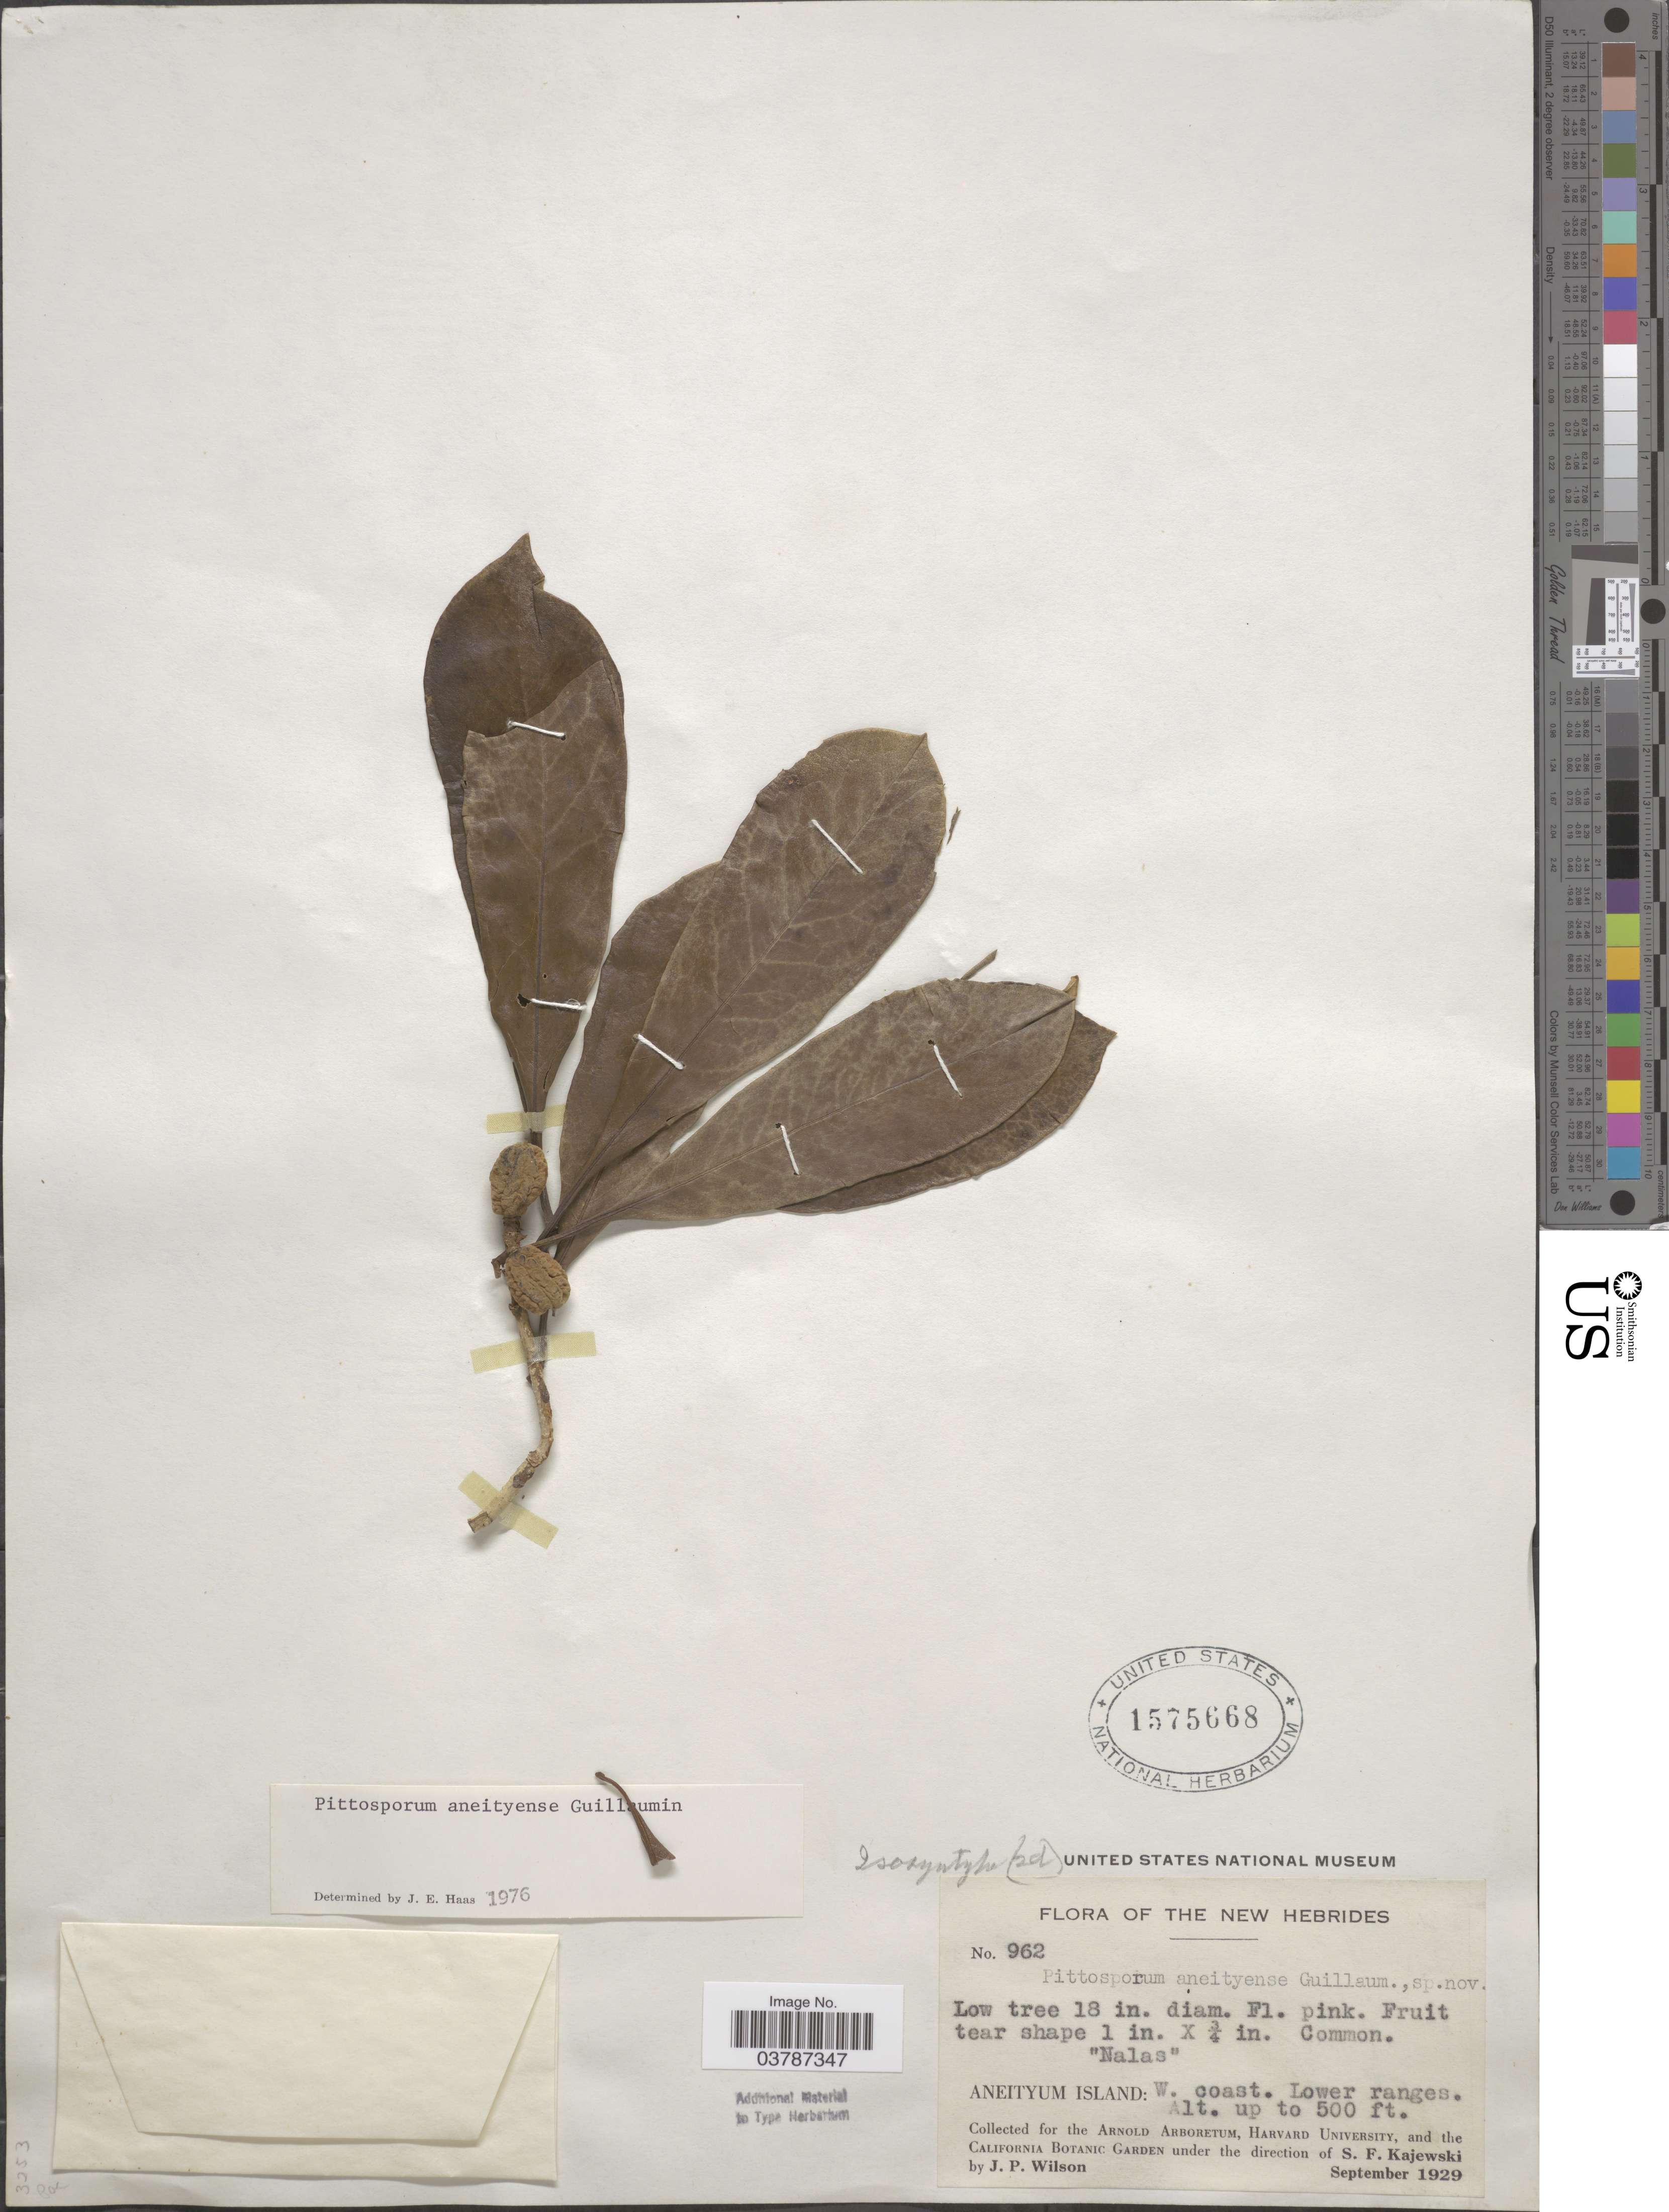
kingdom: Plantae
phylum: Tracheophyta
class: Magnoliopsida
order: Apiales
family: Pittosporaceae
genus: Pittosporum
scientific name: Pittosporum aneityense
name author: Guillaumin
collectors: J. P. Wilson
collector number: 962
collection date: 1929-09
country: Vanuatu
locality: New Hebrides. Aneityum Island: W. coast. Lower ranges.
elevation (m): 152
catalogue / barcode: US 1575668